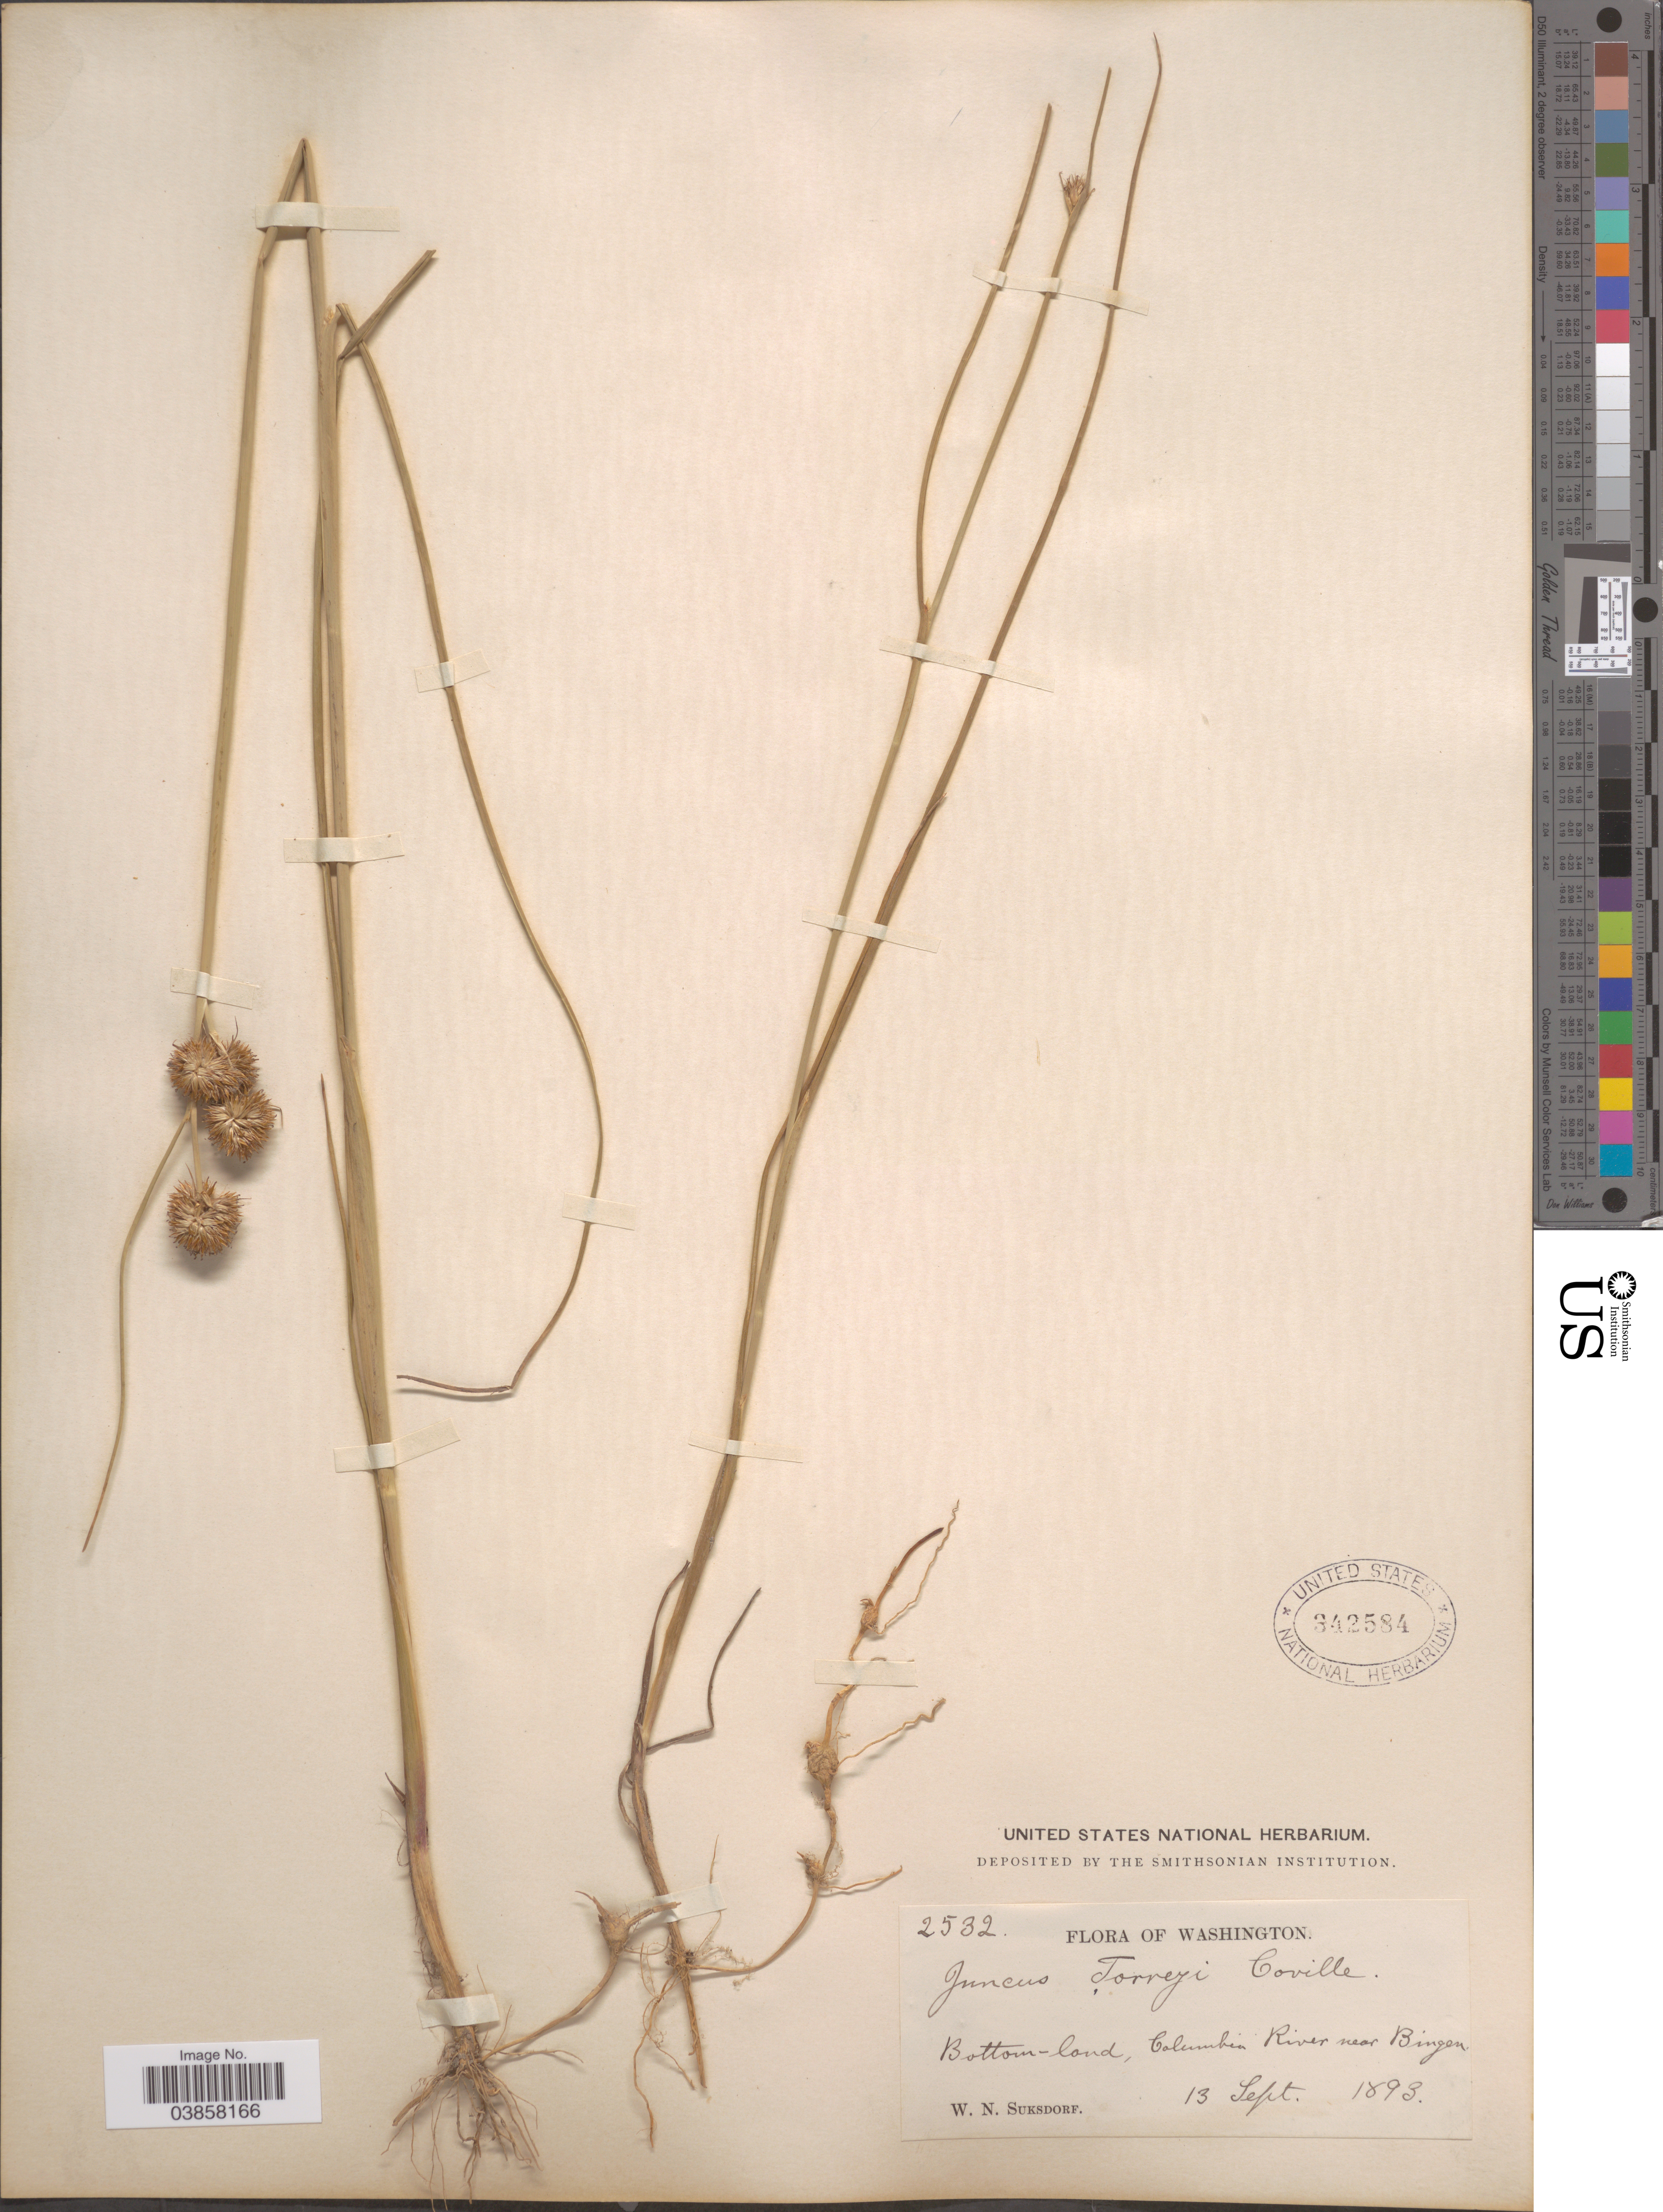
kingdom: Plantae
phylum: Tracheophyta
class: Liliopsida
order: Poales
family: Juncaceae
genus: Juncus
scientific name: Juncus torreyi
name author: Coville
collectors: W. N. Suksdorf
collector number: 2532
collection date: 1893-09-13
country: United States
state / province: Washington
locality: Columbia River near Bingen.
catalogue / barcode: US 342584